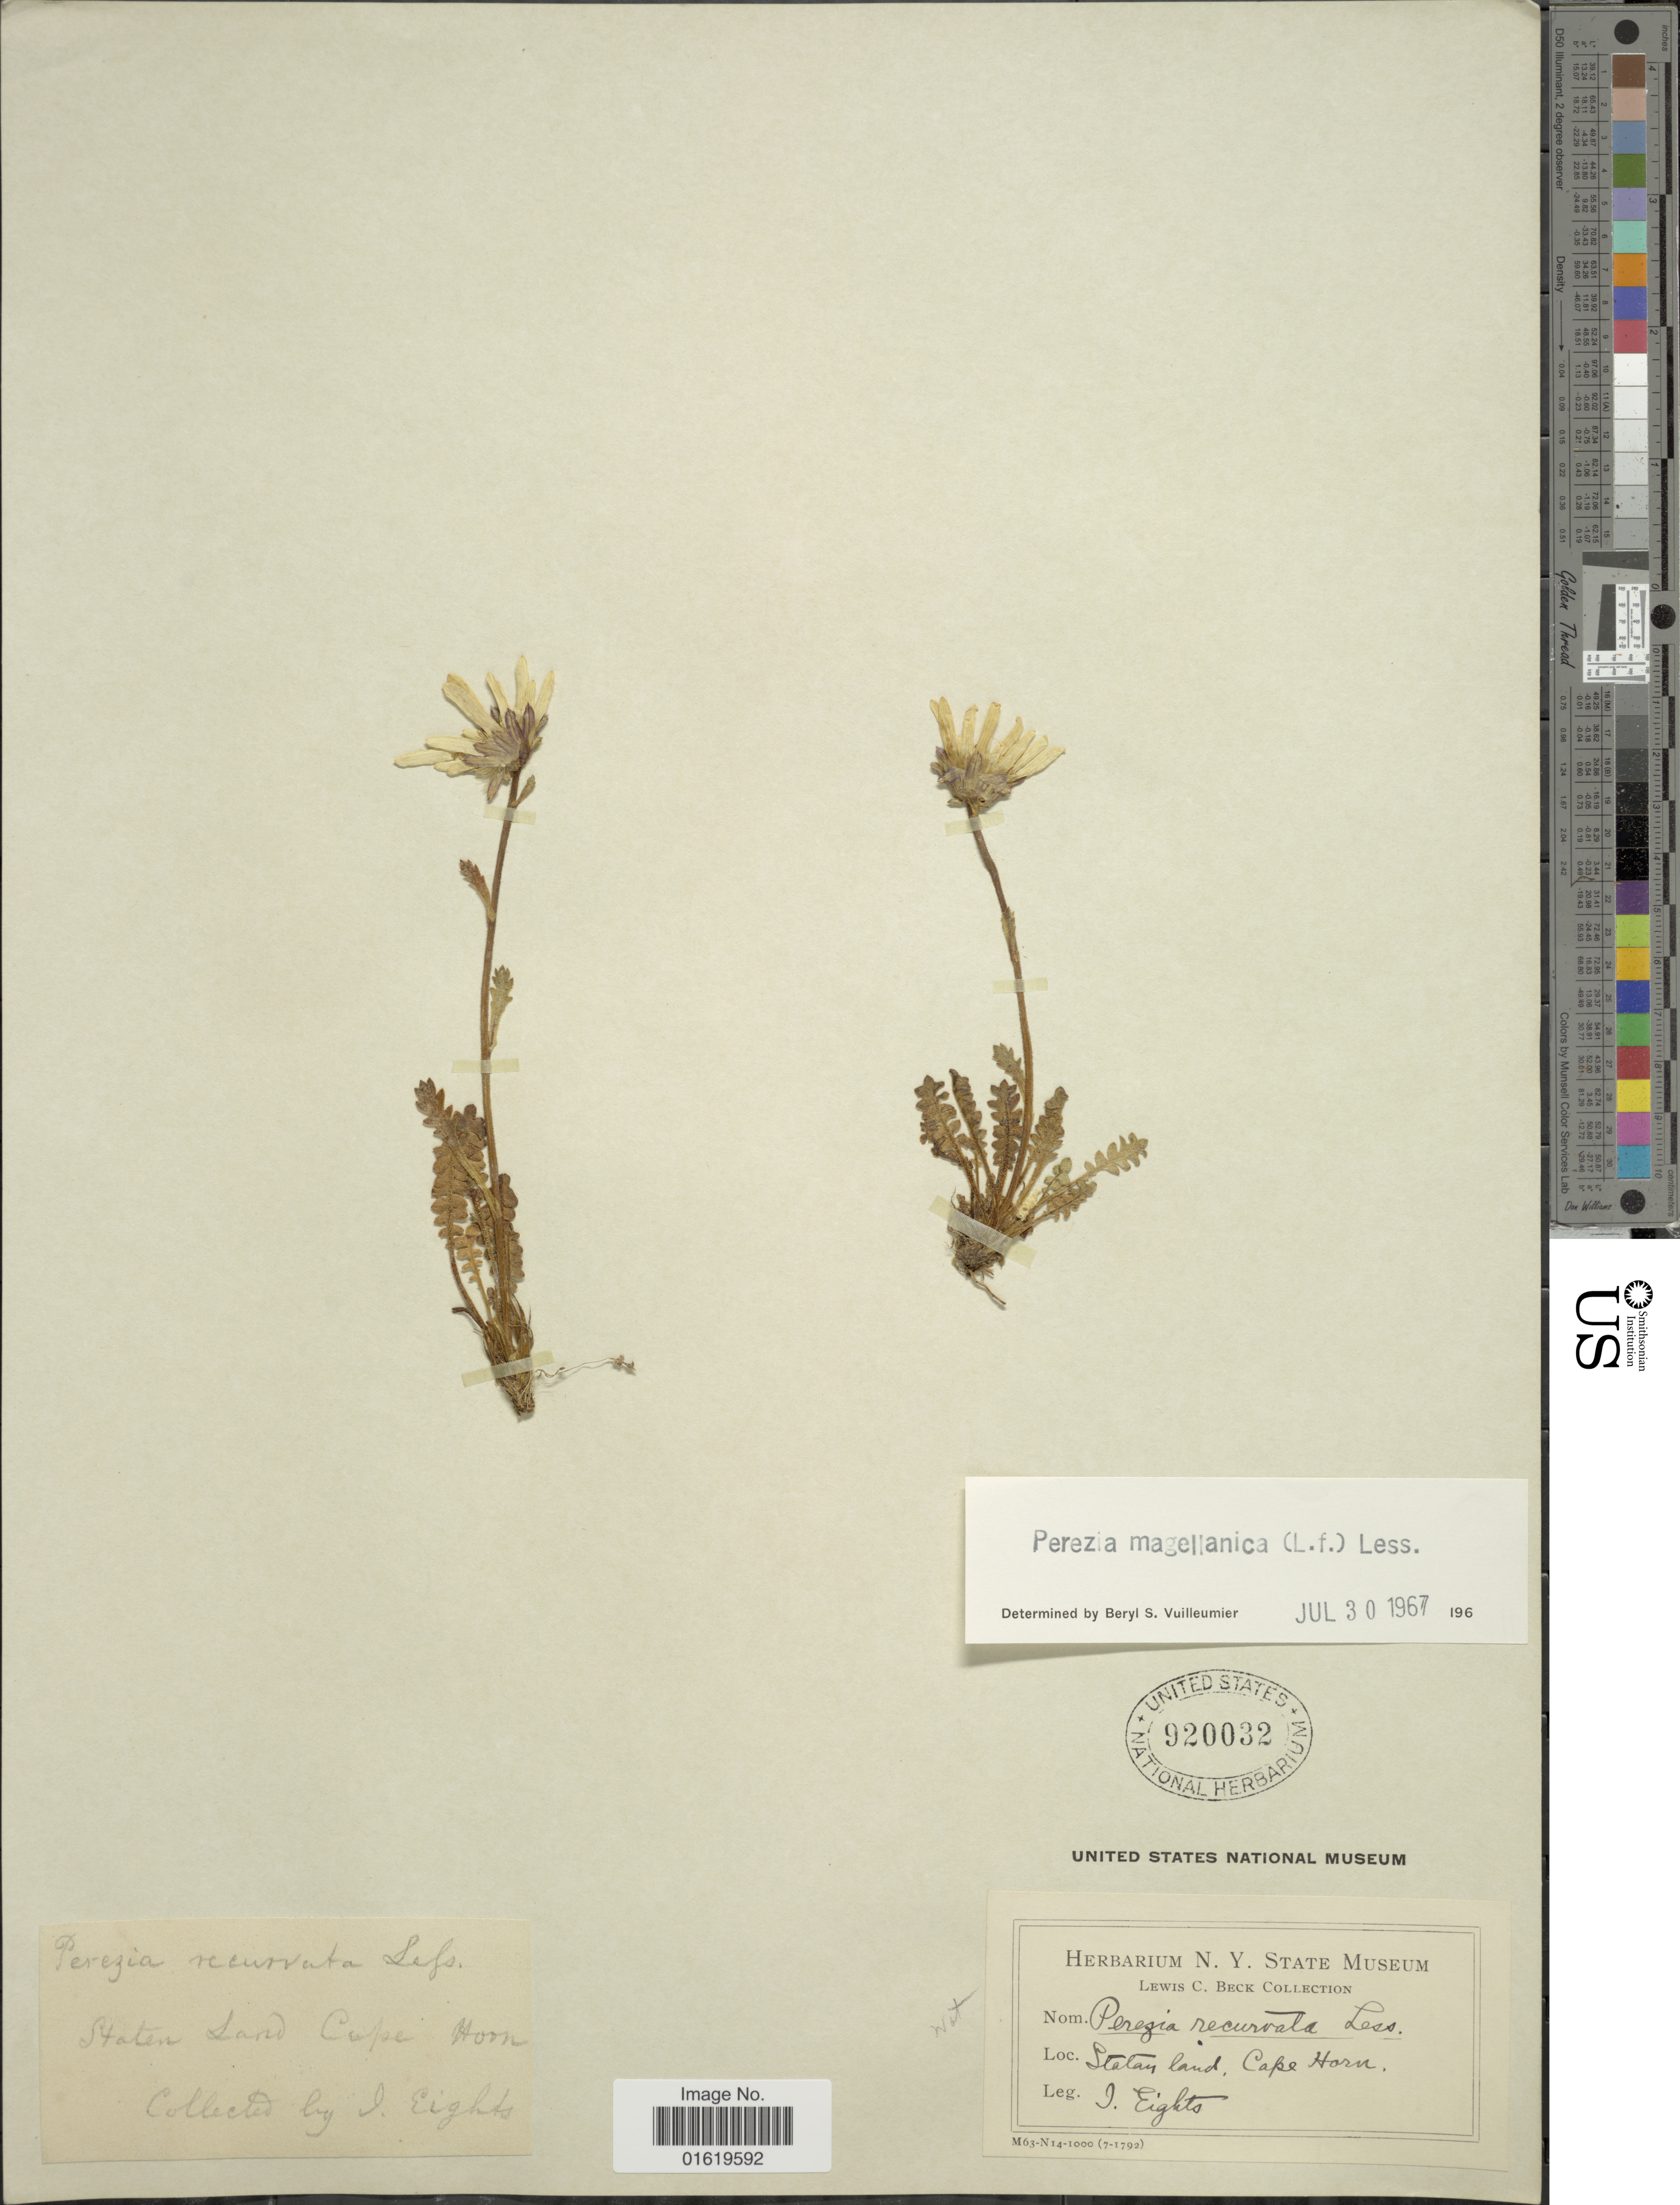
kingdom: Plantae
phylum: Tracheophyta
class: Magnoliopsida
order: Asterales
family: Asteraceae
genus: Perezia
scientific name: Perezia magellanica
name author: (L. f.) Less.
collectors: I. Eights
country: South Africa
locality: Statan land, Cape Horn.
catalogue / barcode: US 920032